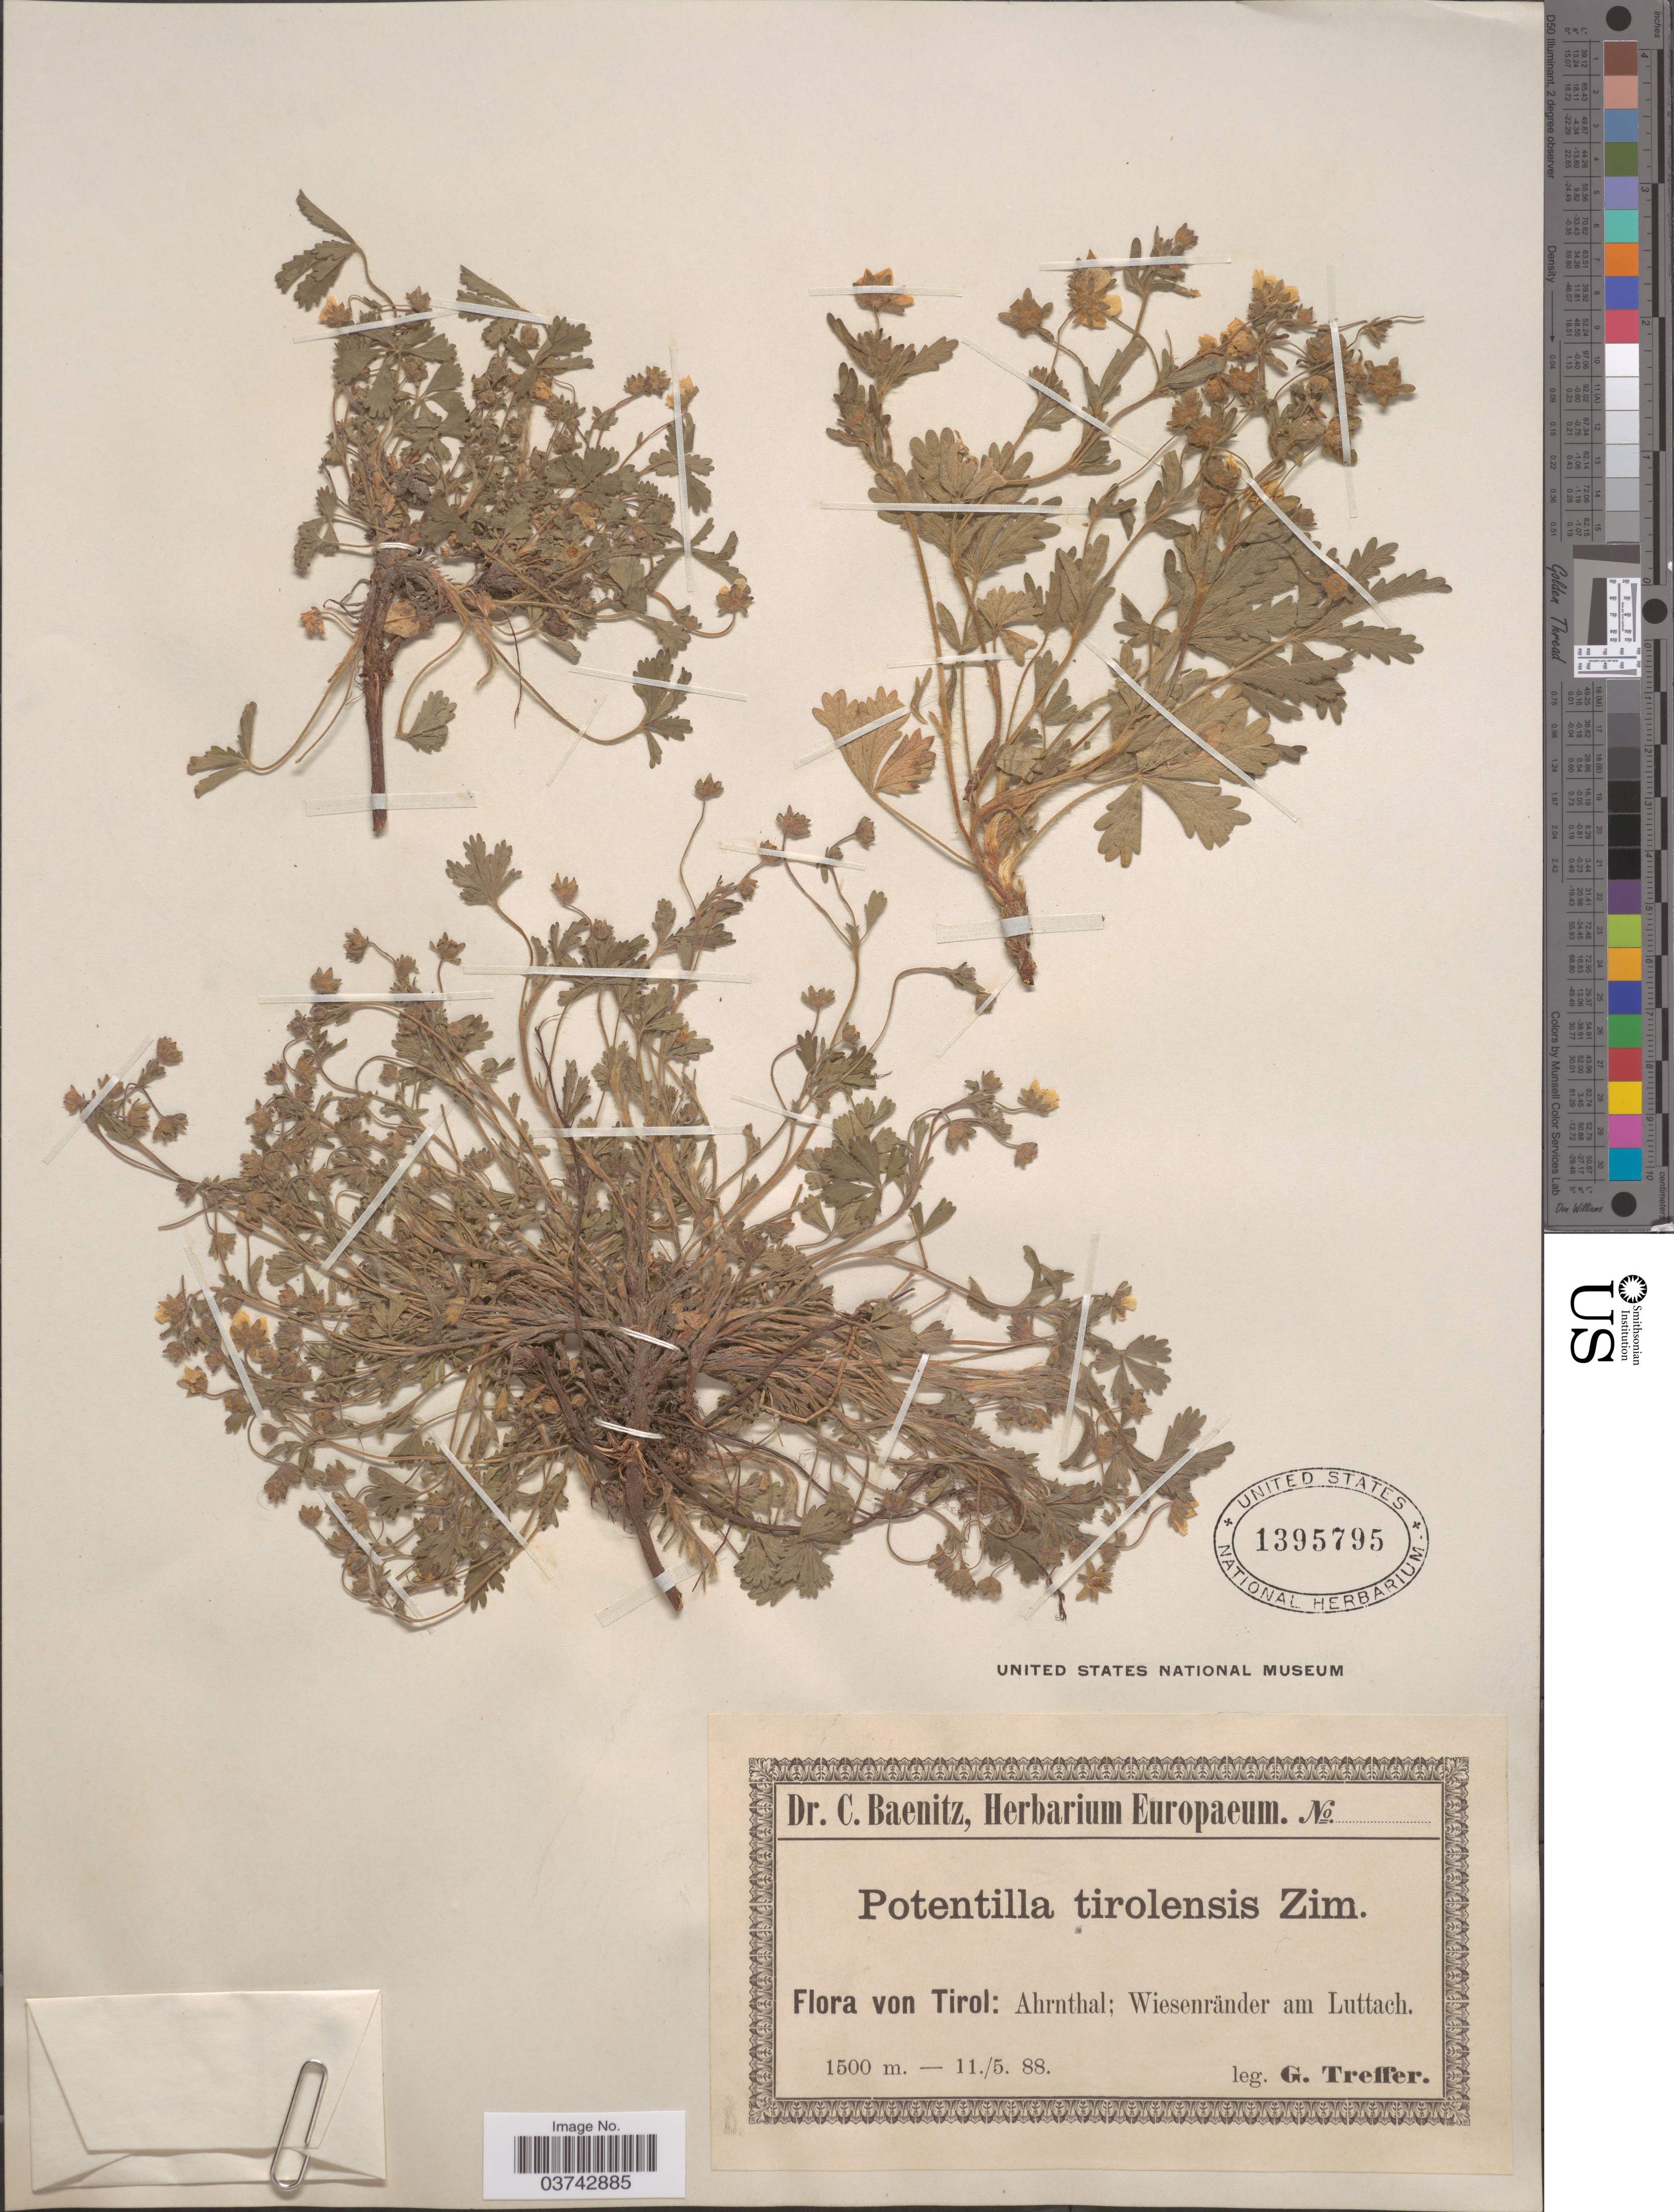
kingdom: Plantae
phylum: Tracheophyta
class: Magnoliopsida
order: Rosales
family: Rosaceae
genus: Potentilla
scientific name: Potentilla tiroliensis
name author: Zimmeter ex A. Kern.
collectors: G. Treffer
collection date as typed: Transcribed d/m/y: 11/5/88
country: Italy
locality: Tirol: Ahrnthal; Wiesenränder am Luttach.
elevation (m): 1500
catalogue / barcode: US 1395795